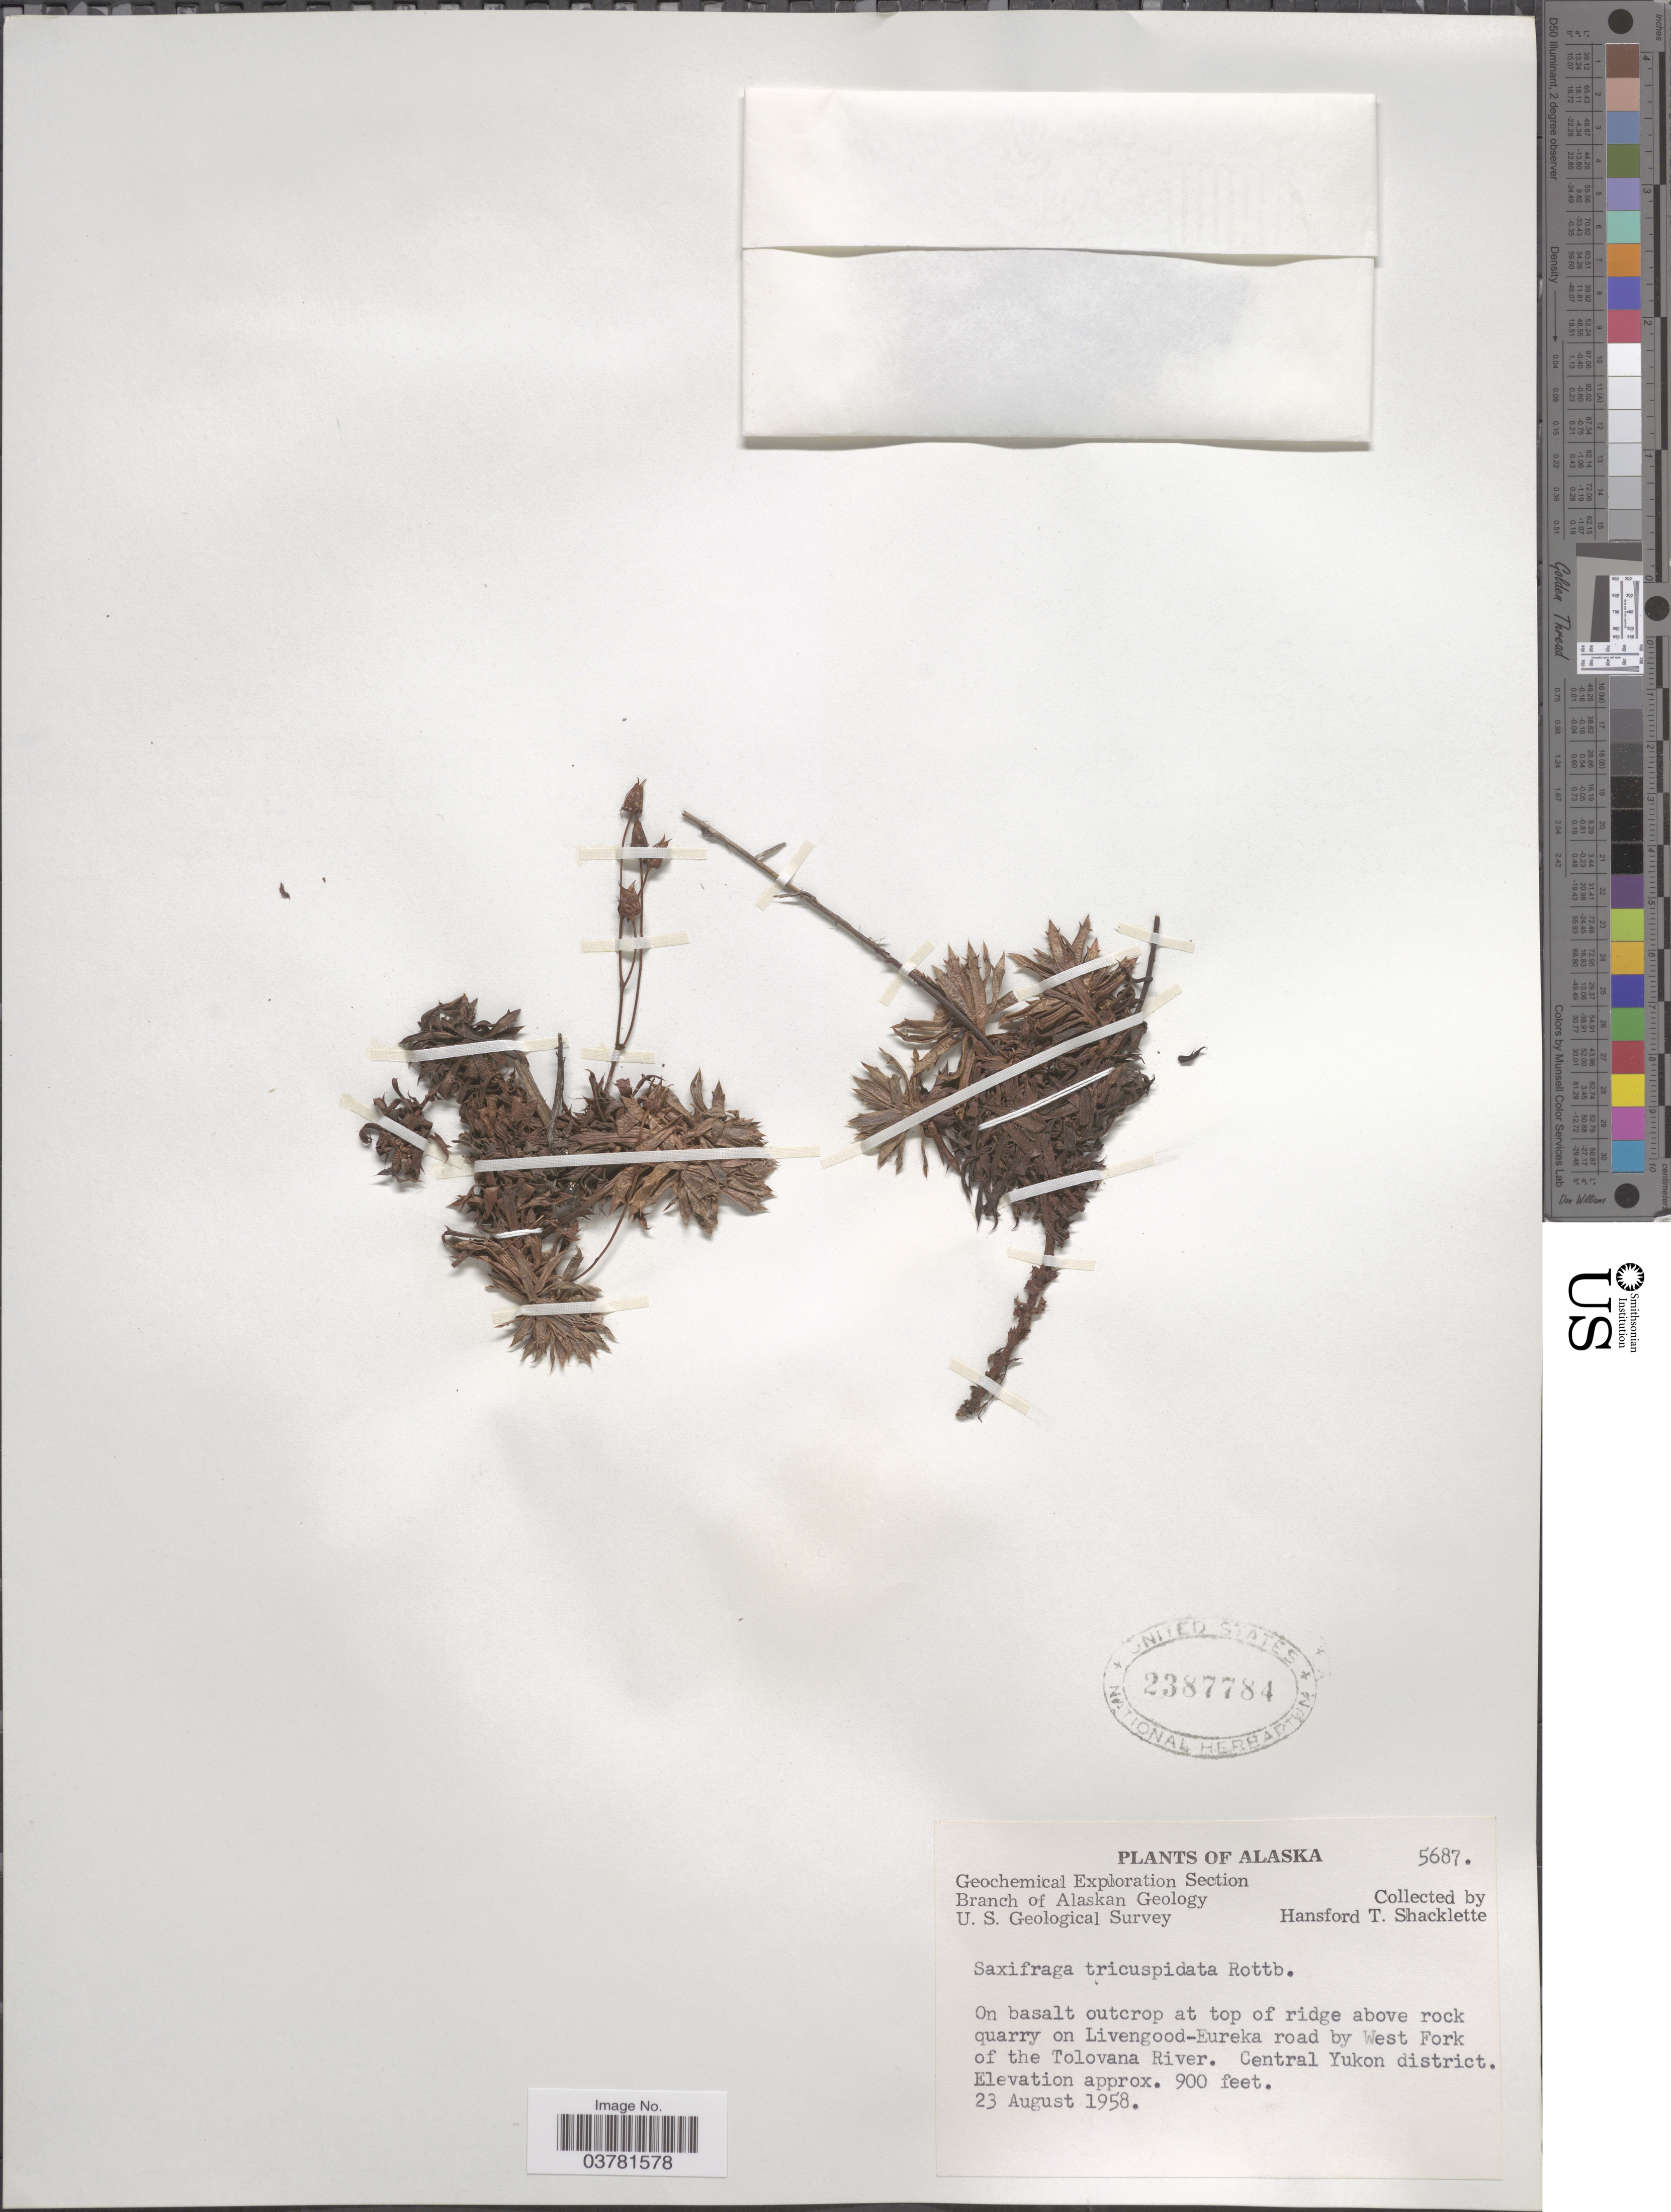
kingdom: Plantae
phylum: Tracheophyta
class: Magnoliopsida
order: Saxifragales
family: Saxifragaceae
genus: Saxifraga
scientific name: Saxifraga tricuspidata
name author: Rottb.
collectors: H. Shacklette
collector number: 5687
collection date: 1958-08-23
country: United States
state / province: Alaska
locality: Geochemical Exploration Section. U.S. Geological Survey. On basalt outcrop at top of ridge above rock quarry on Livengood-Eureka road by West Fork of the Tolovana River. Central Yukon district.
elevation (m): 274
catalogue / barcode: US 2387784